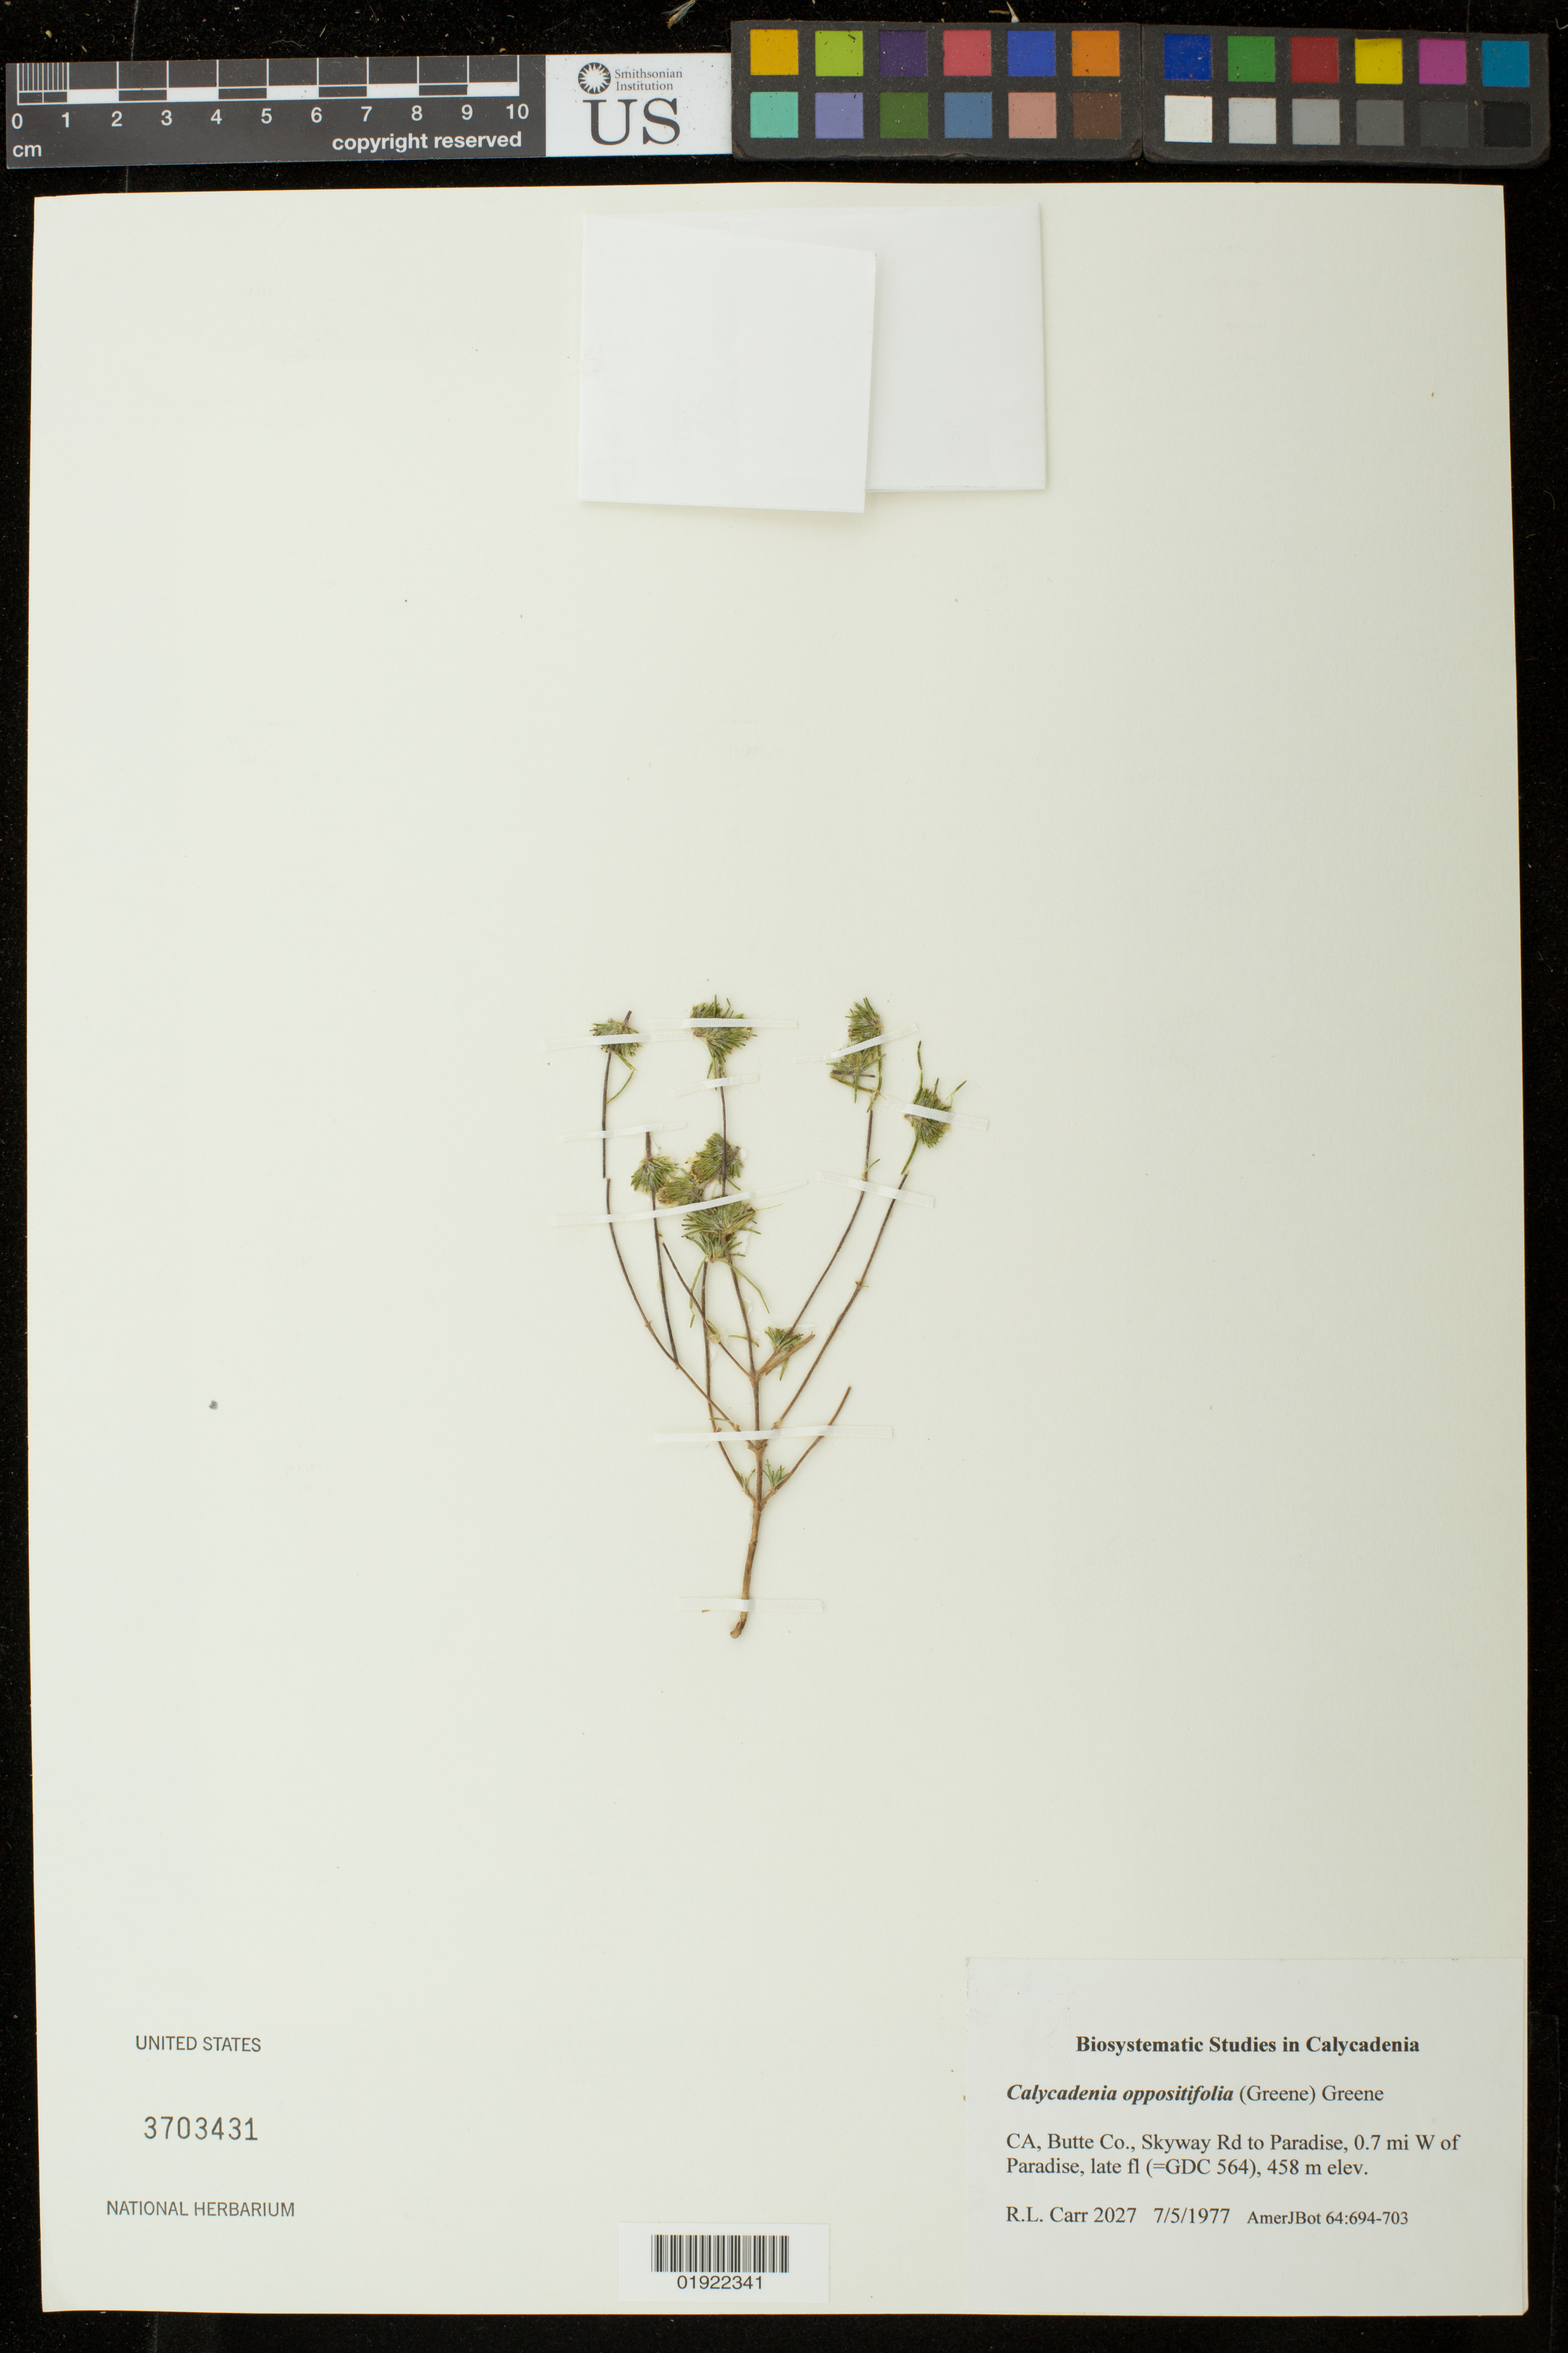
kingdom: Plantae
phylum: Tracheophyta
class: Magnoliopsida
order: Asterales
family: Asteraceae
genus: Calycadenia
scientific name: Calycadenia oppositifolia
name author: (Greene) Greene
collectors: R. Carr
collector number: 2027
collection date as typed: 7/5/1977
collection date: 1977-07-05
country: United States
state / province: California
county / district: Butte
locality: Skyway Rd to Paradise, 0.7 mi W of Paradise, late fl (=GDC 564)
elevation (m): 458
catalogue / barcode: US 3703431